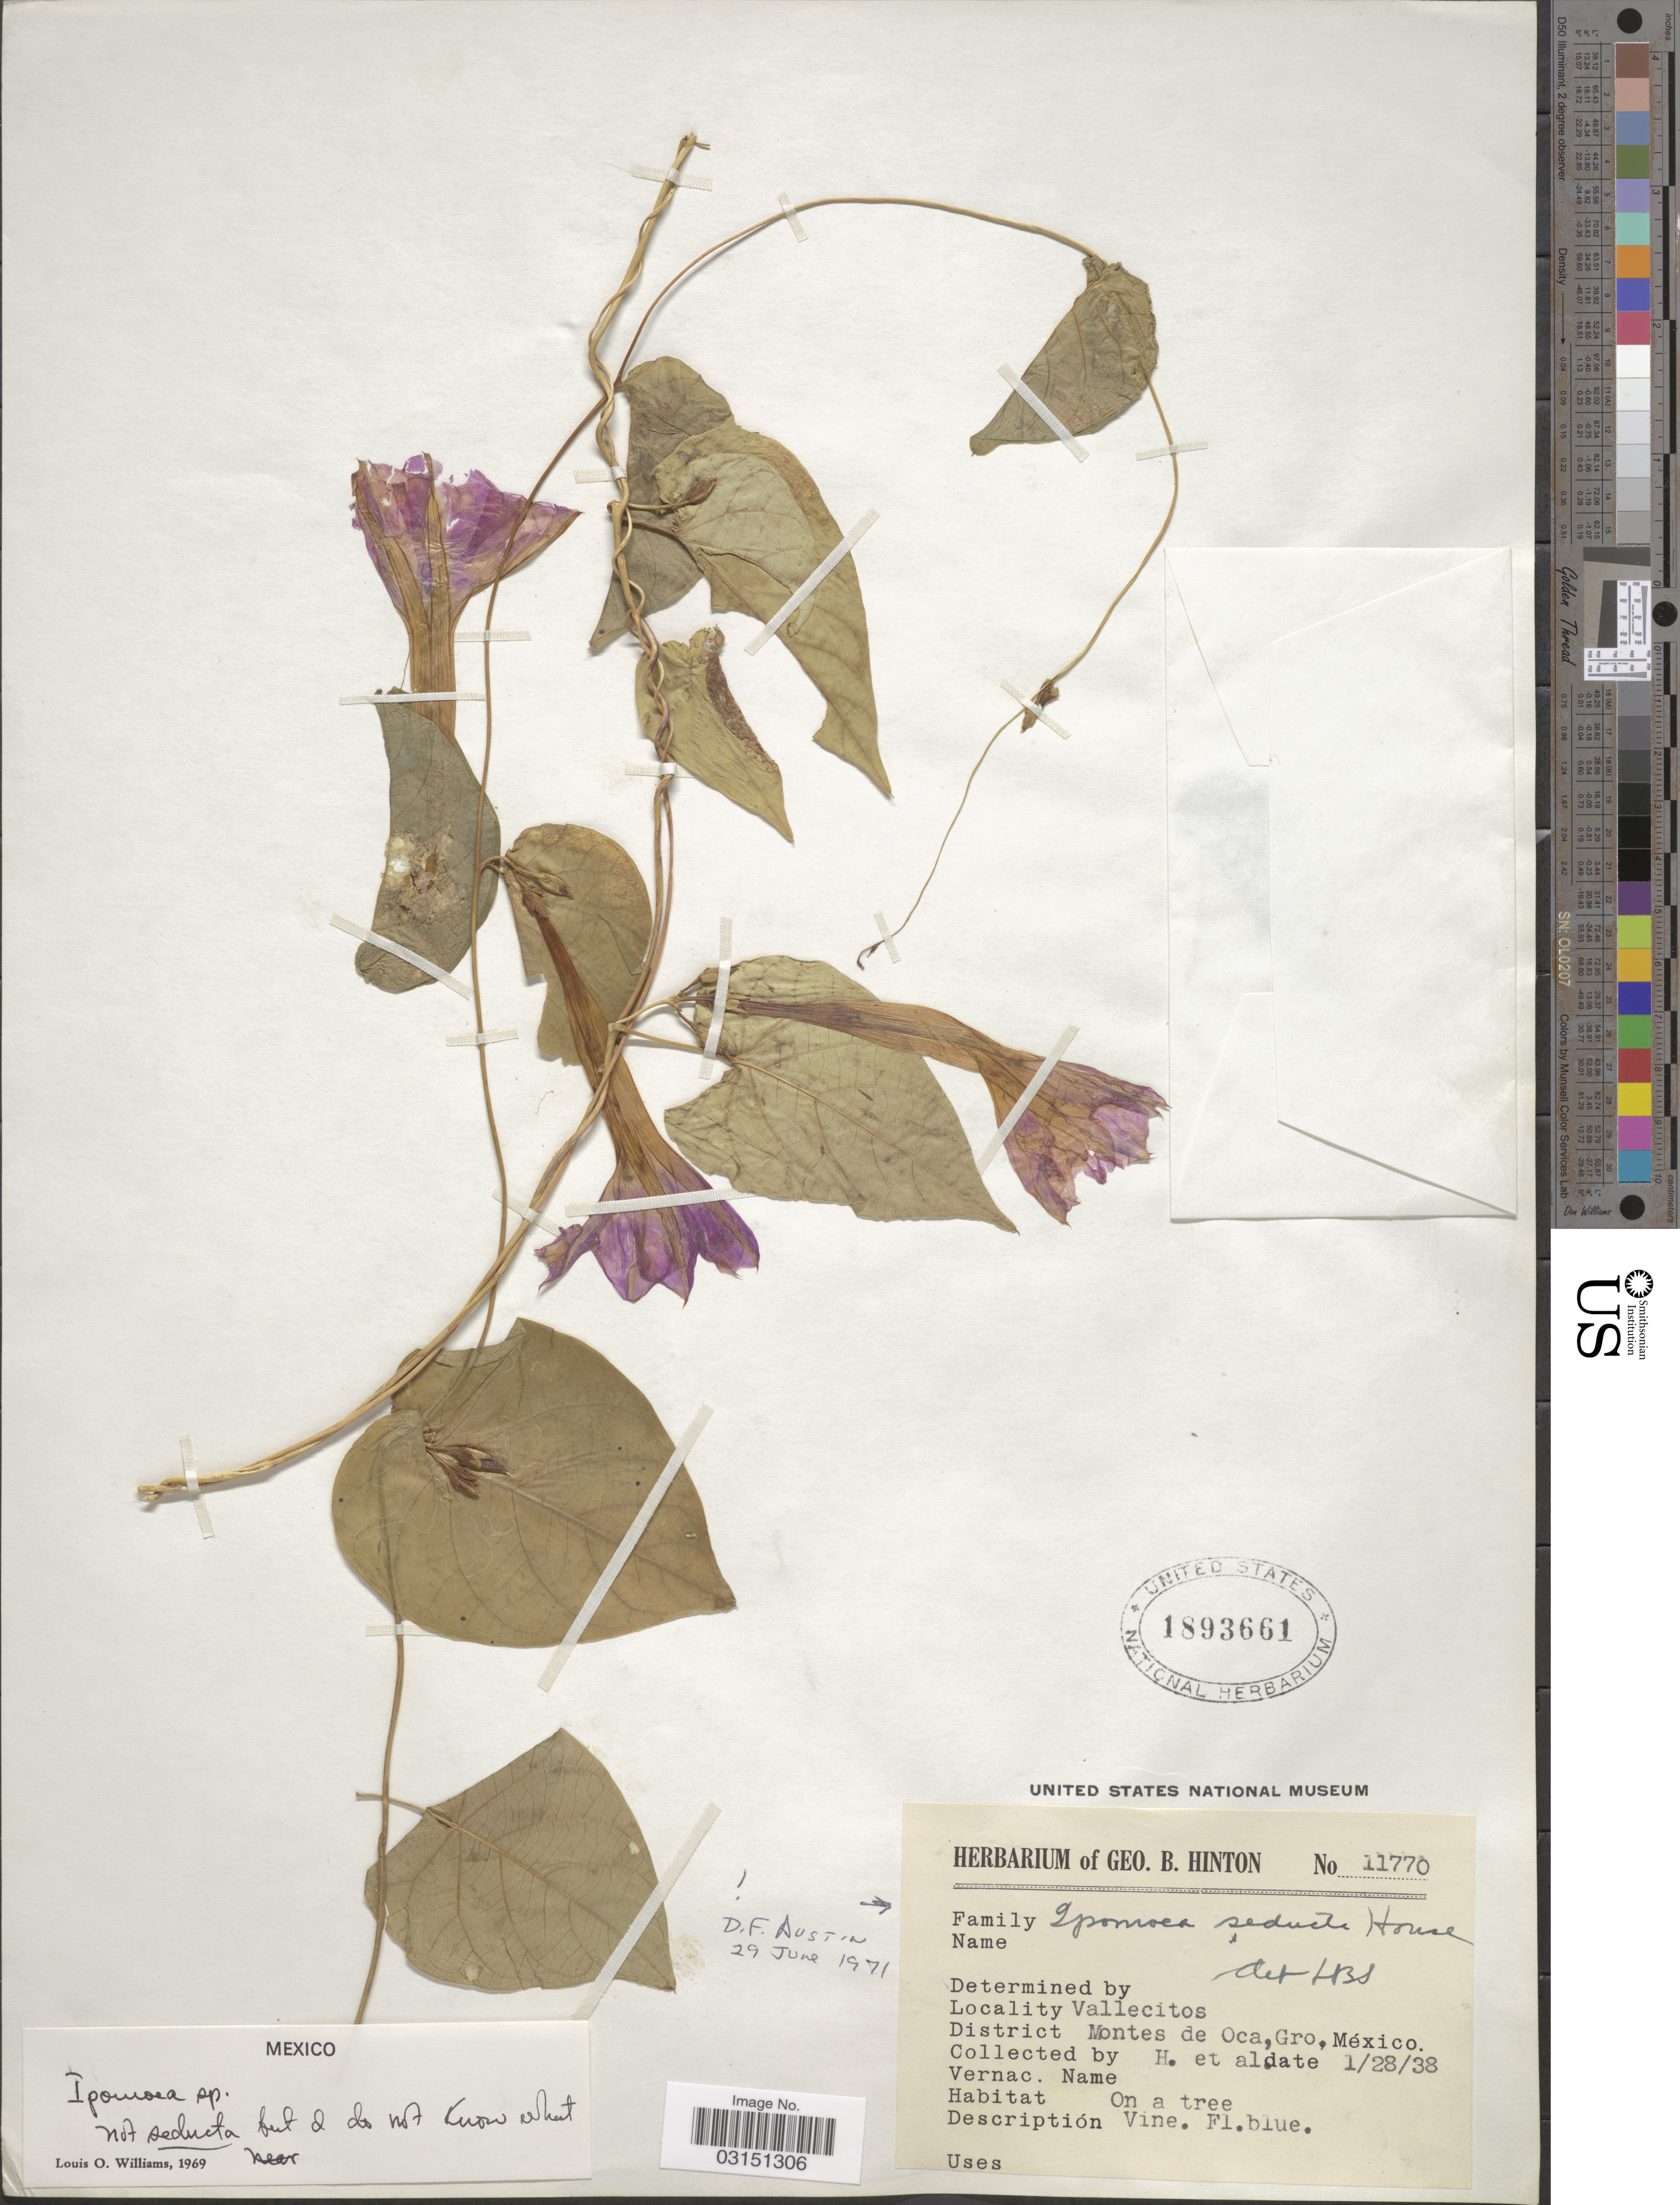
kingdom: Plantae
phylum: Tracheophyta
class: Magnoliopsida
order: Solanales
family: Convolvulaceae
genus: Ipomoea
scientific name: Ipomoea seducta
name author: House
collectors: G. B. Hinton & et al.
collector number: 11770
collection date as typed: Transcribed d/m/y: 28/1/38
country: Mexico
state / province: Guerrero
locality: Vallecitos. District Montes de Oca, Gro.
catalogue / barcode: US 1893661